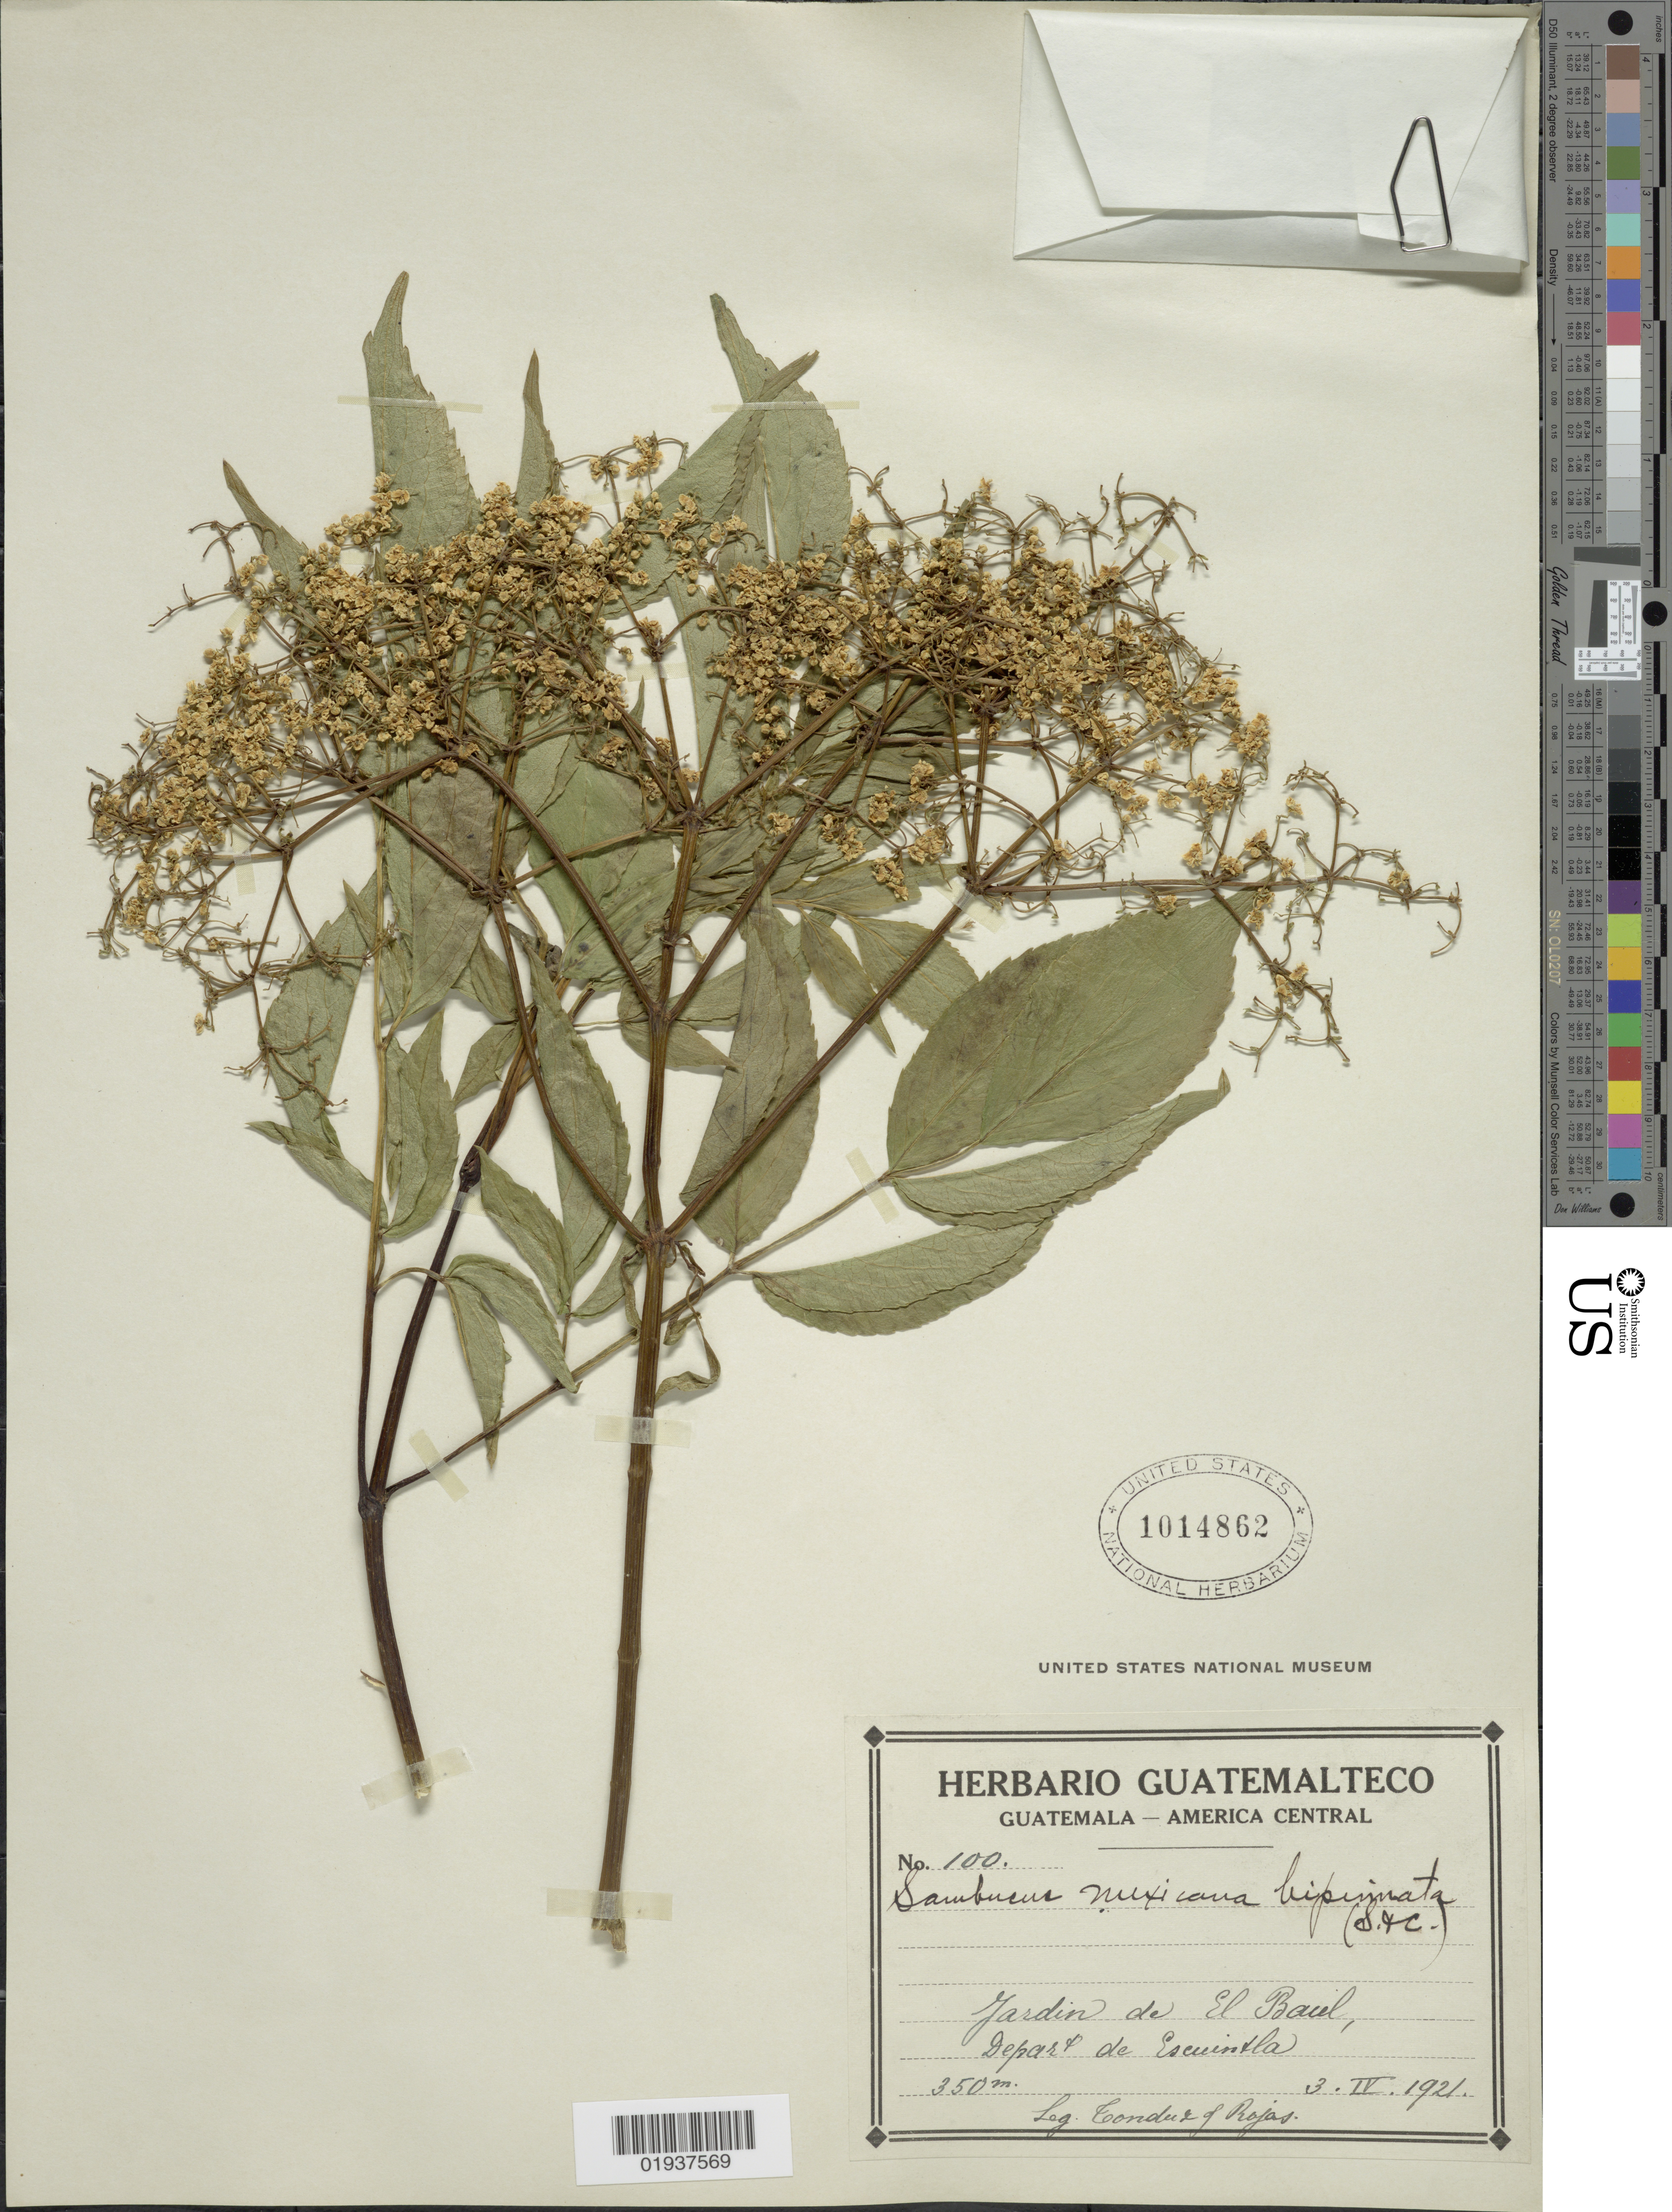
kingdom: Plantae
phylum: Tracheophyta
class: Magnoliopsida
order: Dipsacales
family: Viburnaceae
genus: Sambucus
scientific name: Sambucus mexicana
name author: C. Presl ex DC.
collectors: Tonduz & Rojas, --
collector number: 100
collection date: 1921-04-03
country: Guatemala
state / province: Escuintla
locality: Jardin de El Baul, Depart de Escuintla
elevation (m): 350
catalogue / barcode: US 1014862